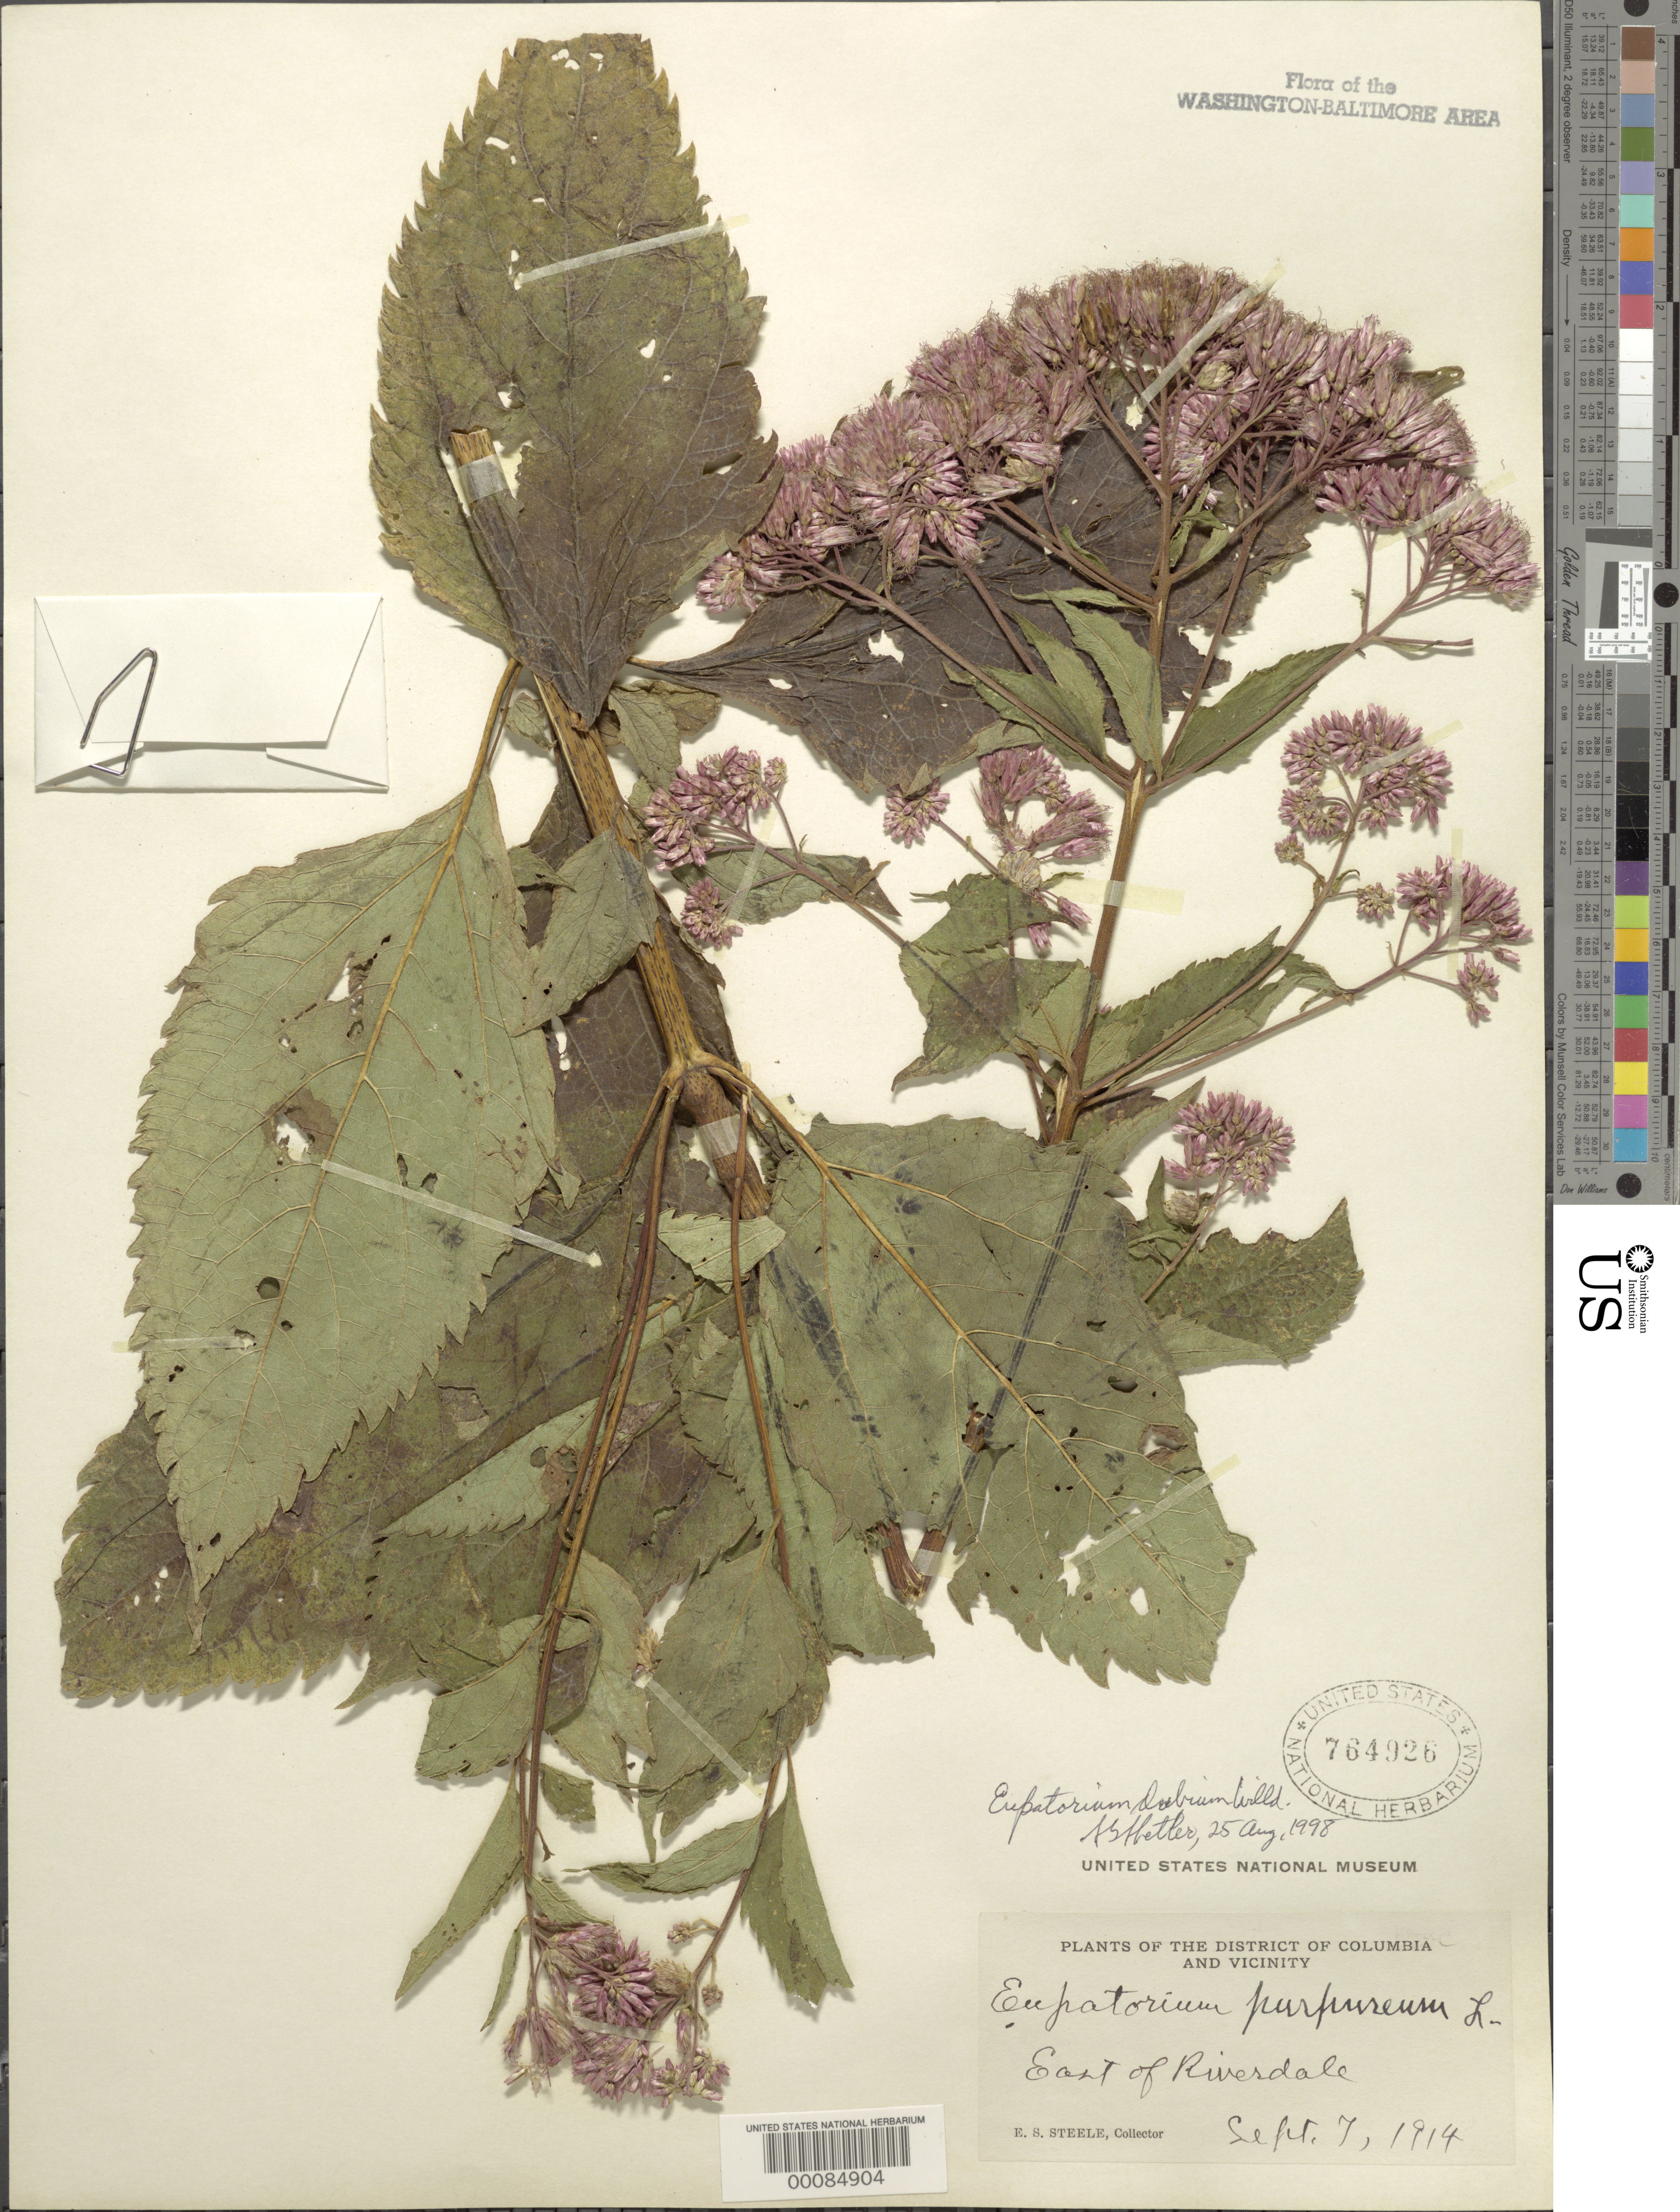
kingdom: Plantae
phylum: Tracheophyta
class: Magnoliopsida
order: Asterales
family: Asteraceae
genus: Eupatorium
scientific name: Eupatorium dubium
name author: Willd. ex Poir.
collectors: E. Steele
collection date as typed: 07 Sep 1914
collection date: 1914-09-07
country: United States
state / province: Maryland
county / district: Prince George's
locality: East of Riverdale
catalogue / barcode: US 764926